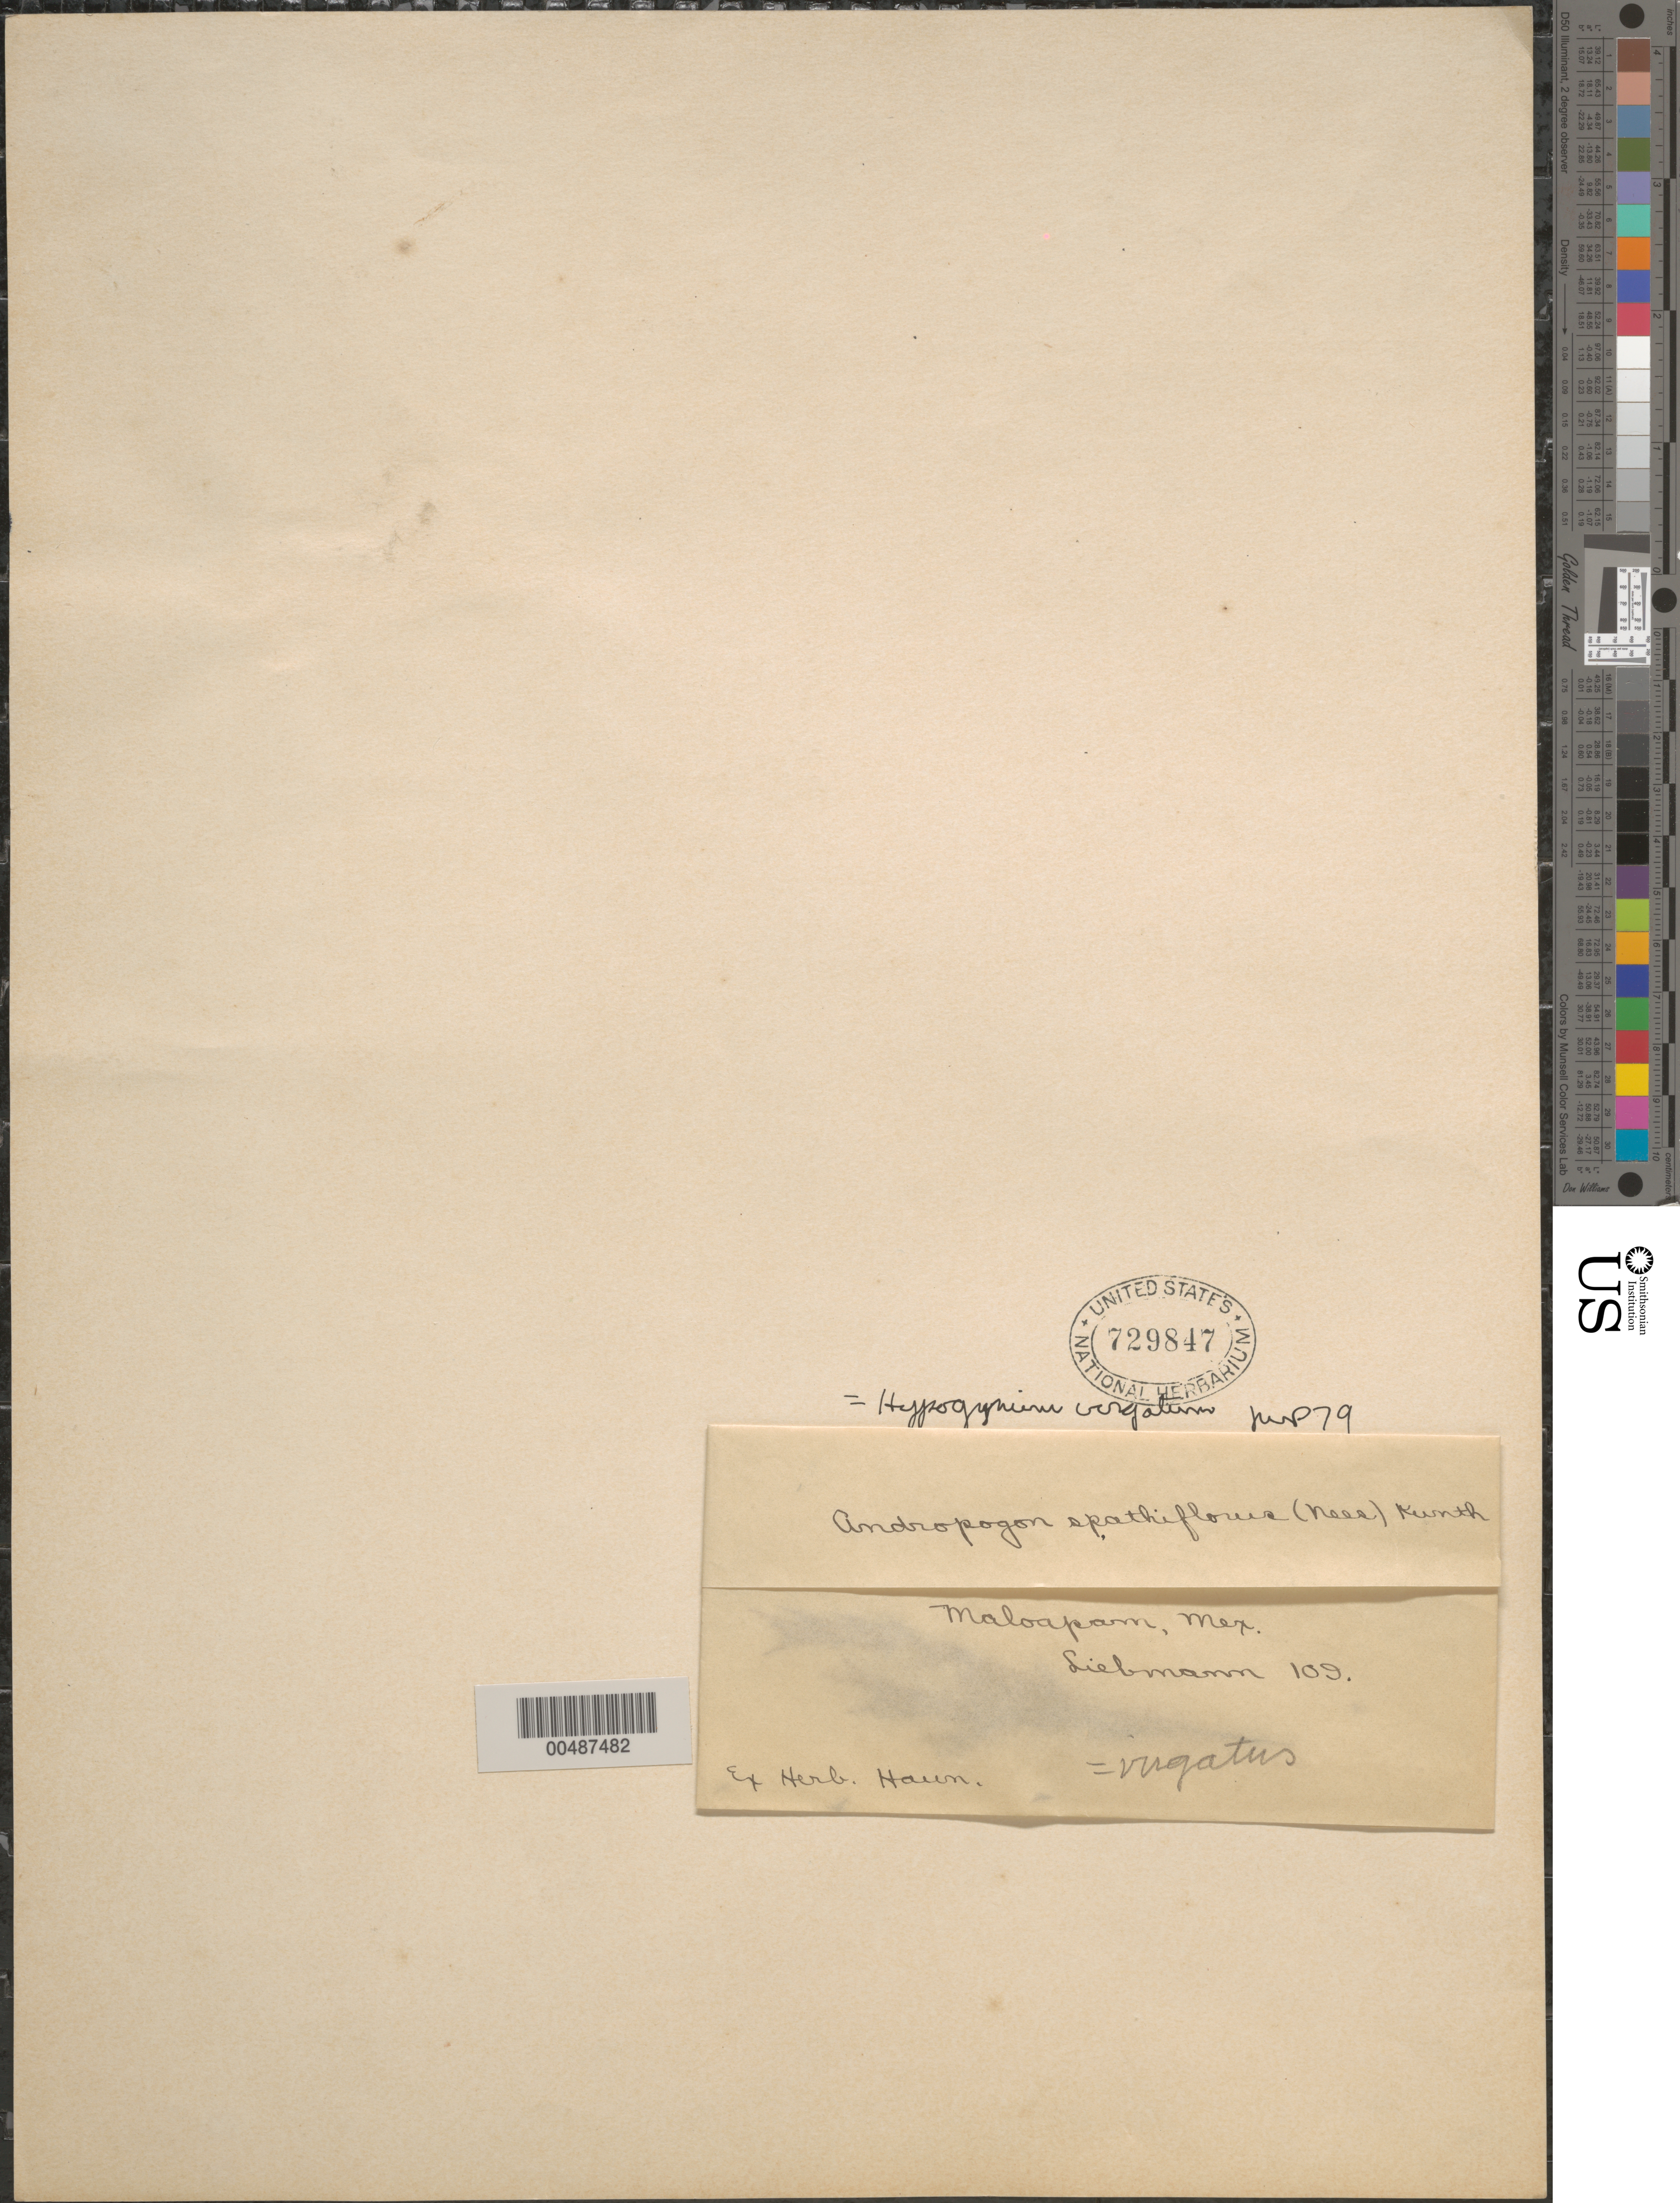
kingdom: Plantae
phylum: Tracheophyta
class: Liliopsida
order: Poales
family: Poaceae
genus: Andropogon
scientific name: Andropogon virgatum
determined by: Pohl, R. W.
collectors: F. M. Liebmann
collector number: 109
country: Mexico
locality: Maloapam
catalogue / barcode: US 729847